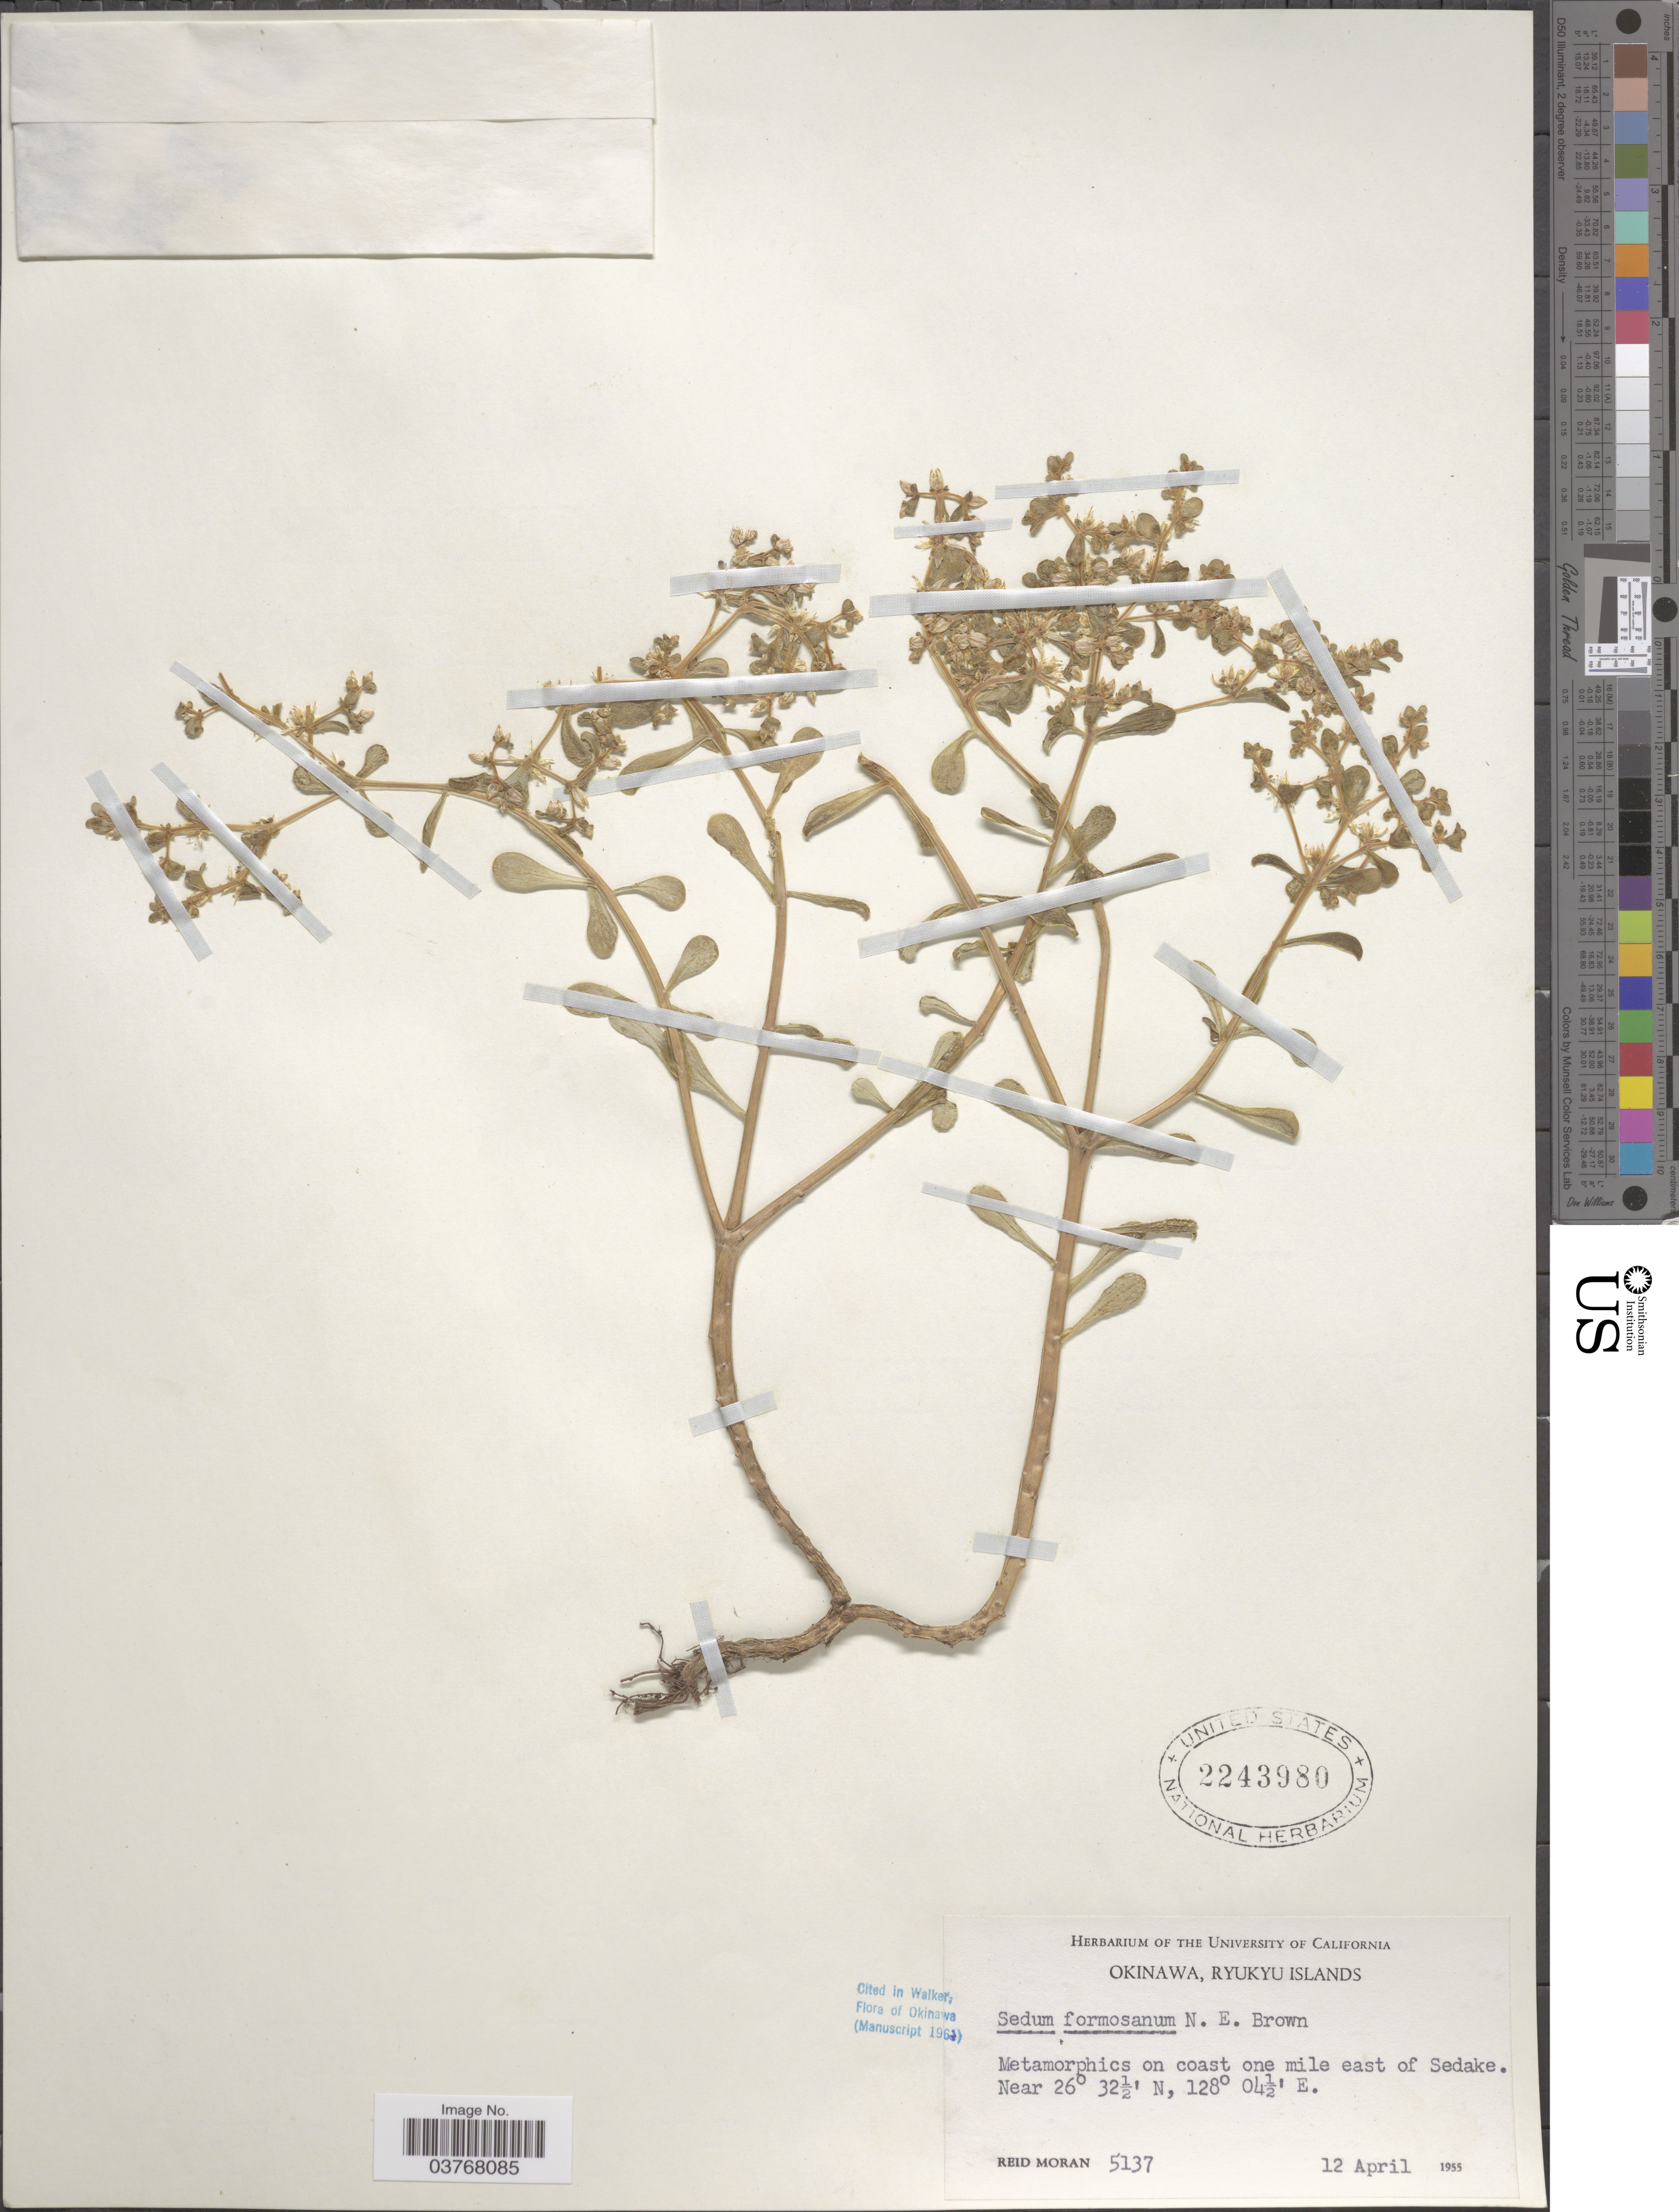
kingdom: Plantae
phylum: Tracheophyta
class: Magnoliopsida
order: Saxifragales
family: Crassulaceae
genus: Sedum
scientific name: Sedum formosanum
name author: N.E. Br.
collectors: R. V. Moran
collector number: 5137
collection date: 1955-04-12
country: Japan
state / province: Okinawa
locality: Ryukyu Islands. Metamorphics on coast one mile east of Sedake.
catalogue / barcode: US 2243980